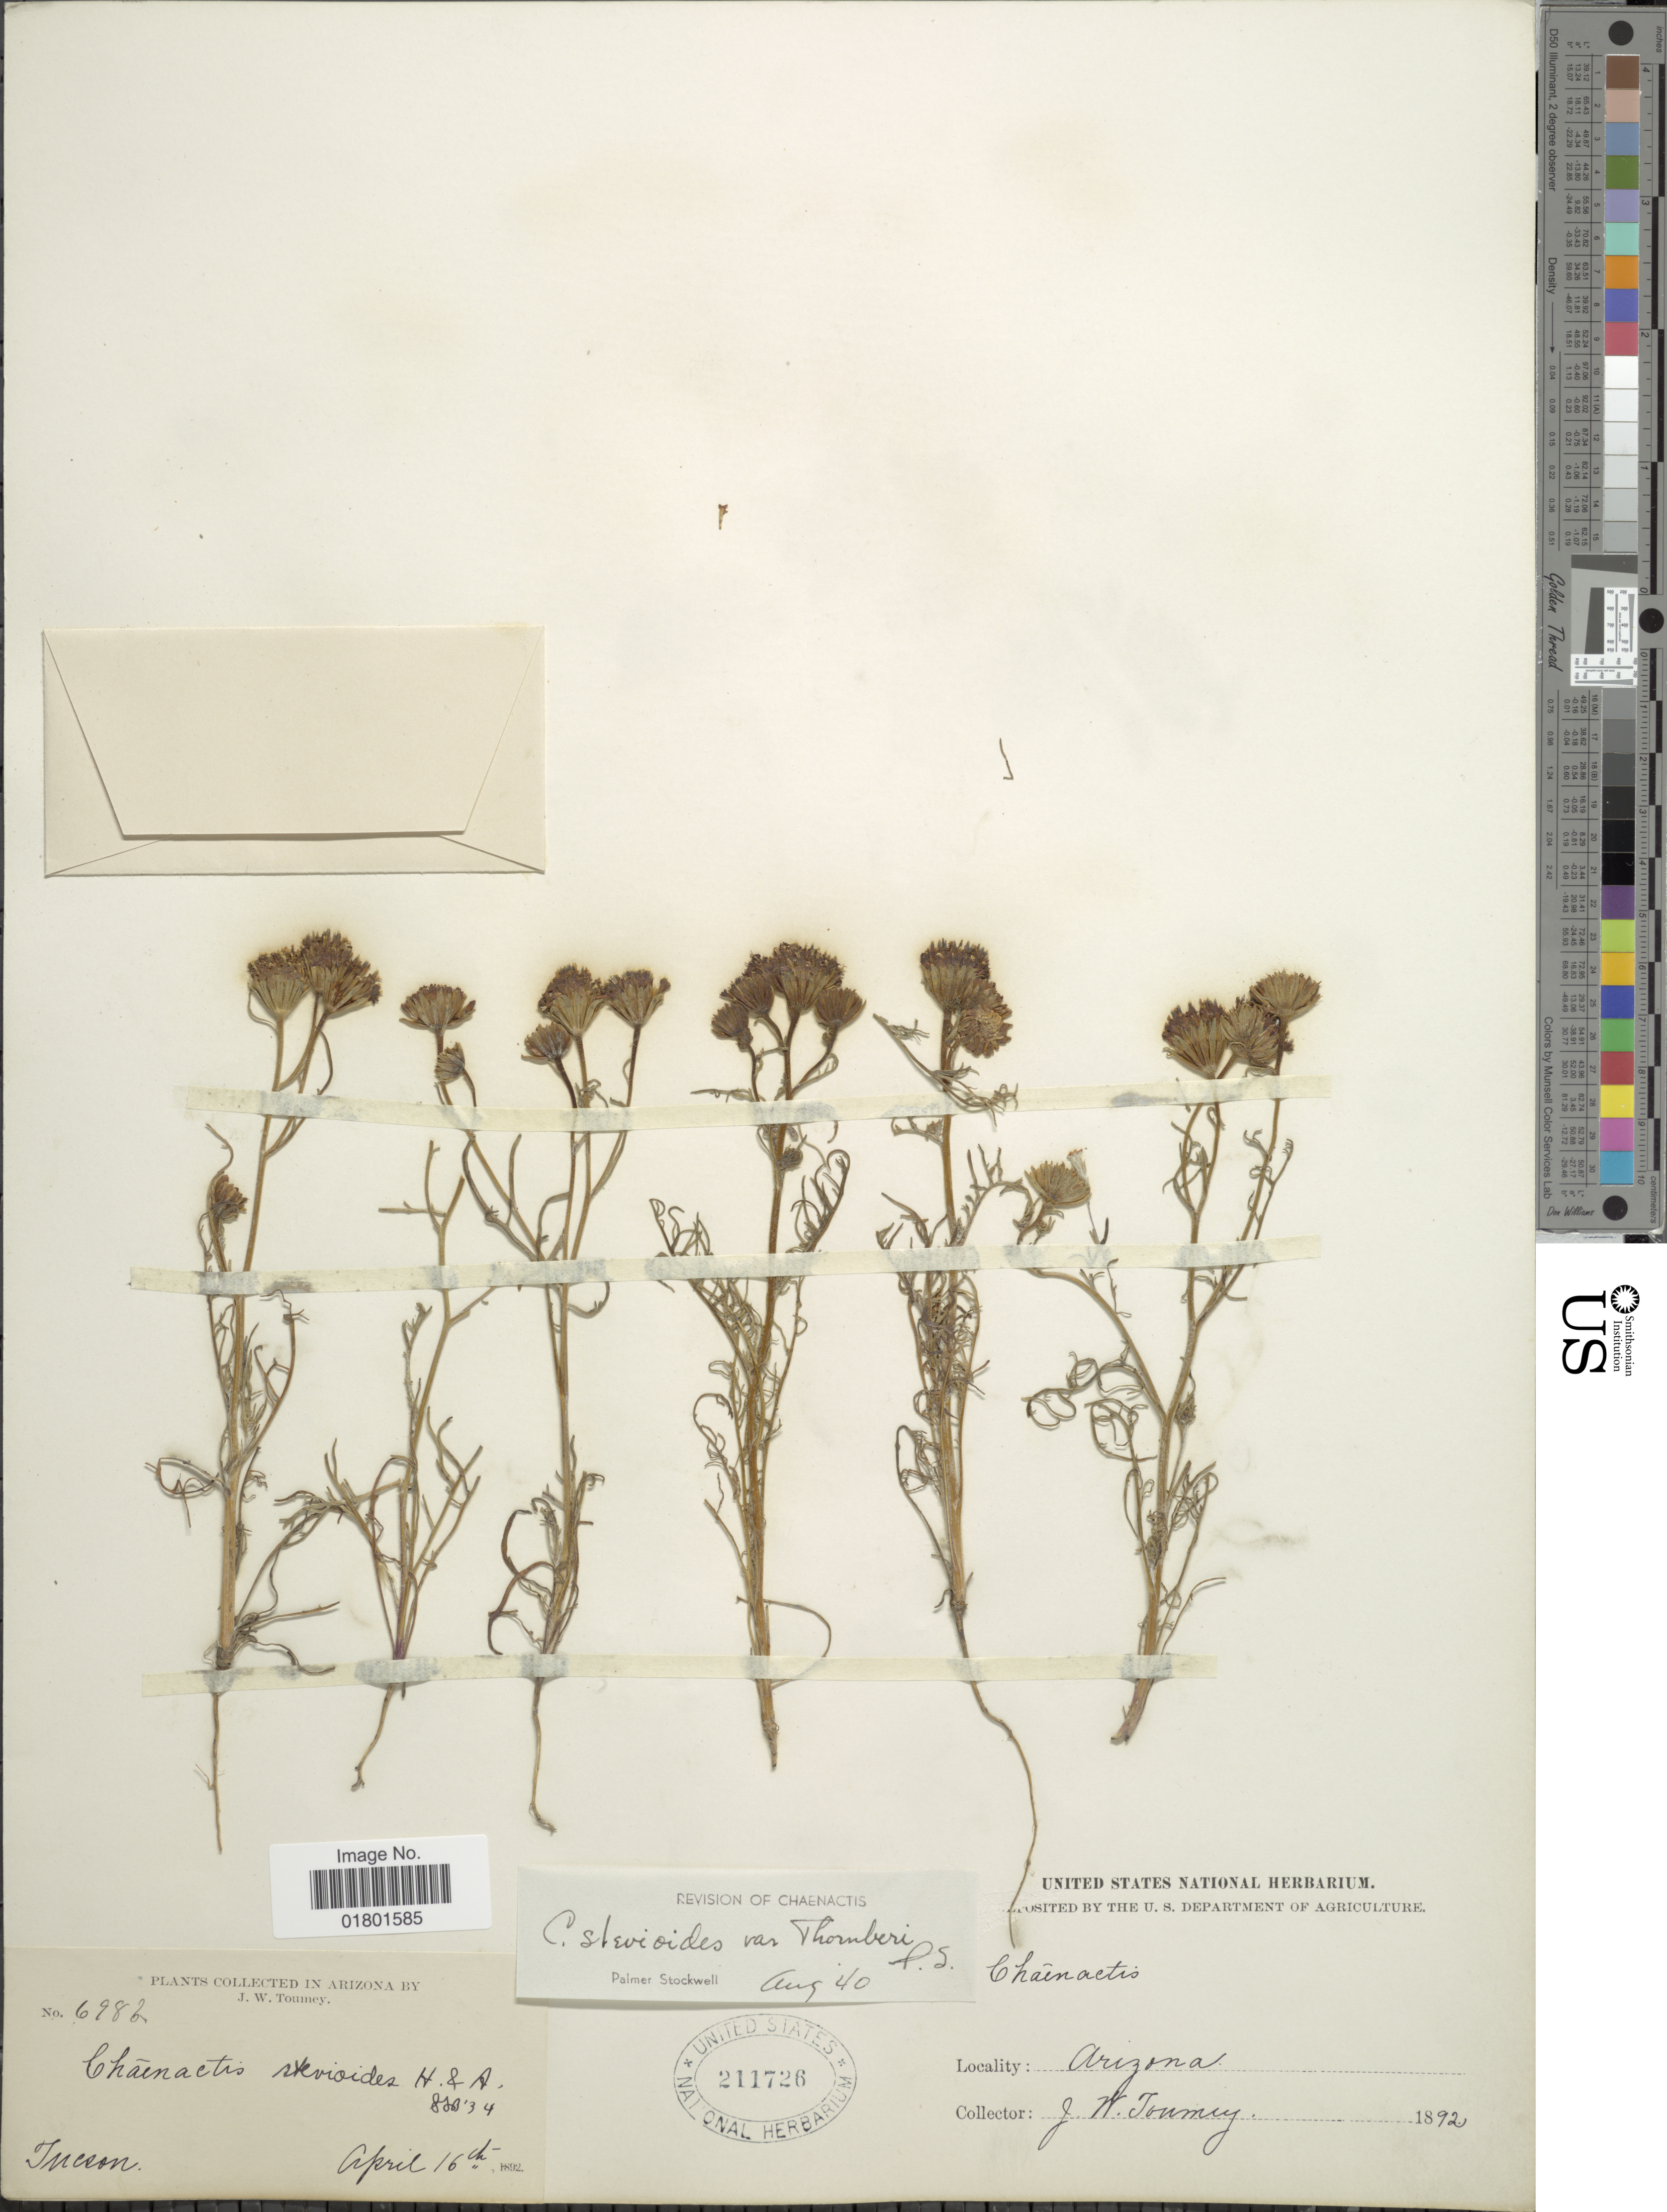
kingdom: Plantae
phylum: Tracheophyta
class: Magnoliopsida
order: Asterales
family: Asteraceae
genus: Chaenactis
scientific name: Chaenactis stevioides var. thornberi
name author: Stockw.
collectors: J. W. Toumey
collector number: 6982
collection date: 1892-03-16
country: United States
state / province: Arizona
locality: Tucson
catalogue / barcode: US 211726